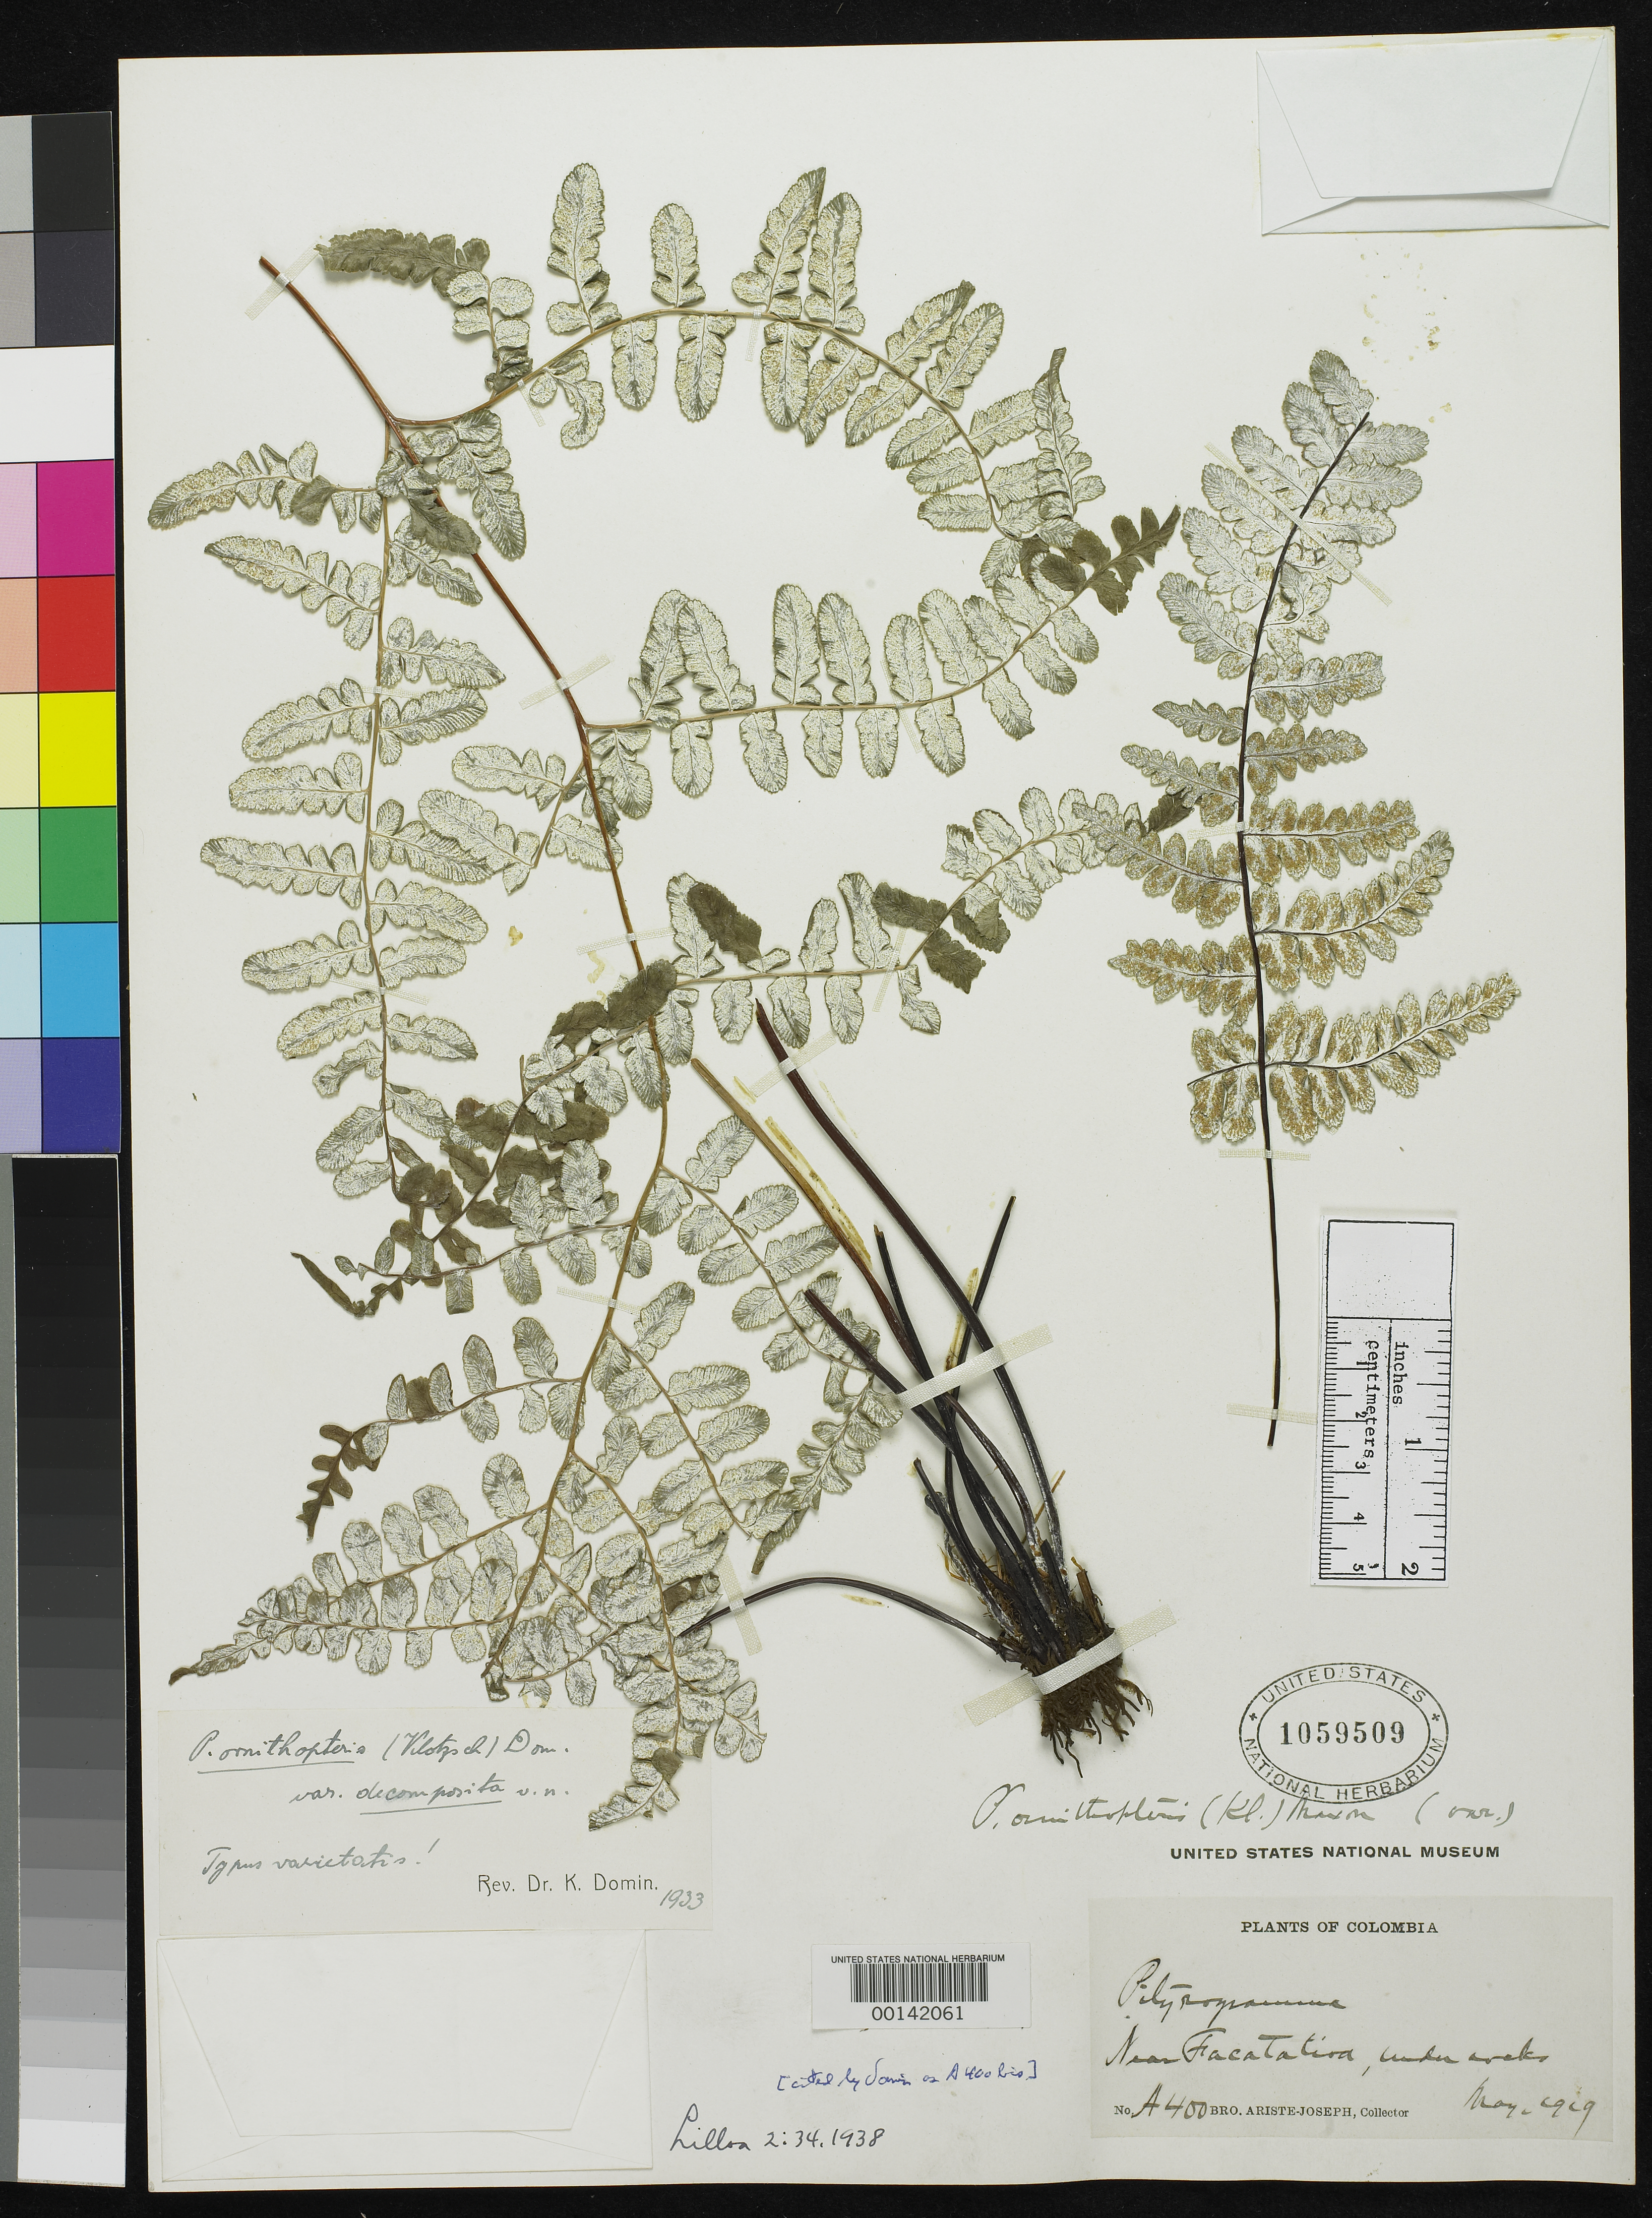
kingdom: Plantae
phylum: Tracheophyta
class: Polypodiopsida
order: Polypodiales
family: Pteridaceae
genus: Pityrogramma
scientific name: Pityrogramma ornithopteris var. decomposita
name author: Domin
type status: Holotype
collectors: Bro. Ariste-Joseph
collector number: H400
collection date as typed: May 1919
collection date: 1919-05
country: Colombia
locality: Near Tacativa.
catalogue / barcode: US 1059509